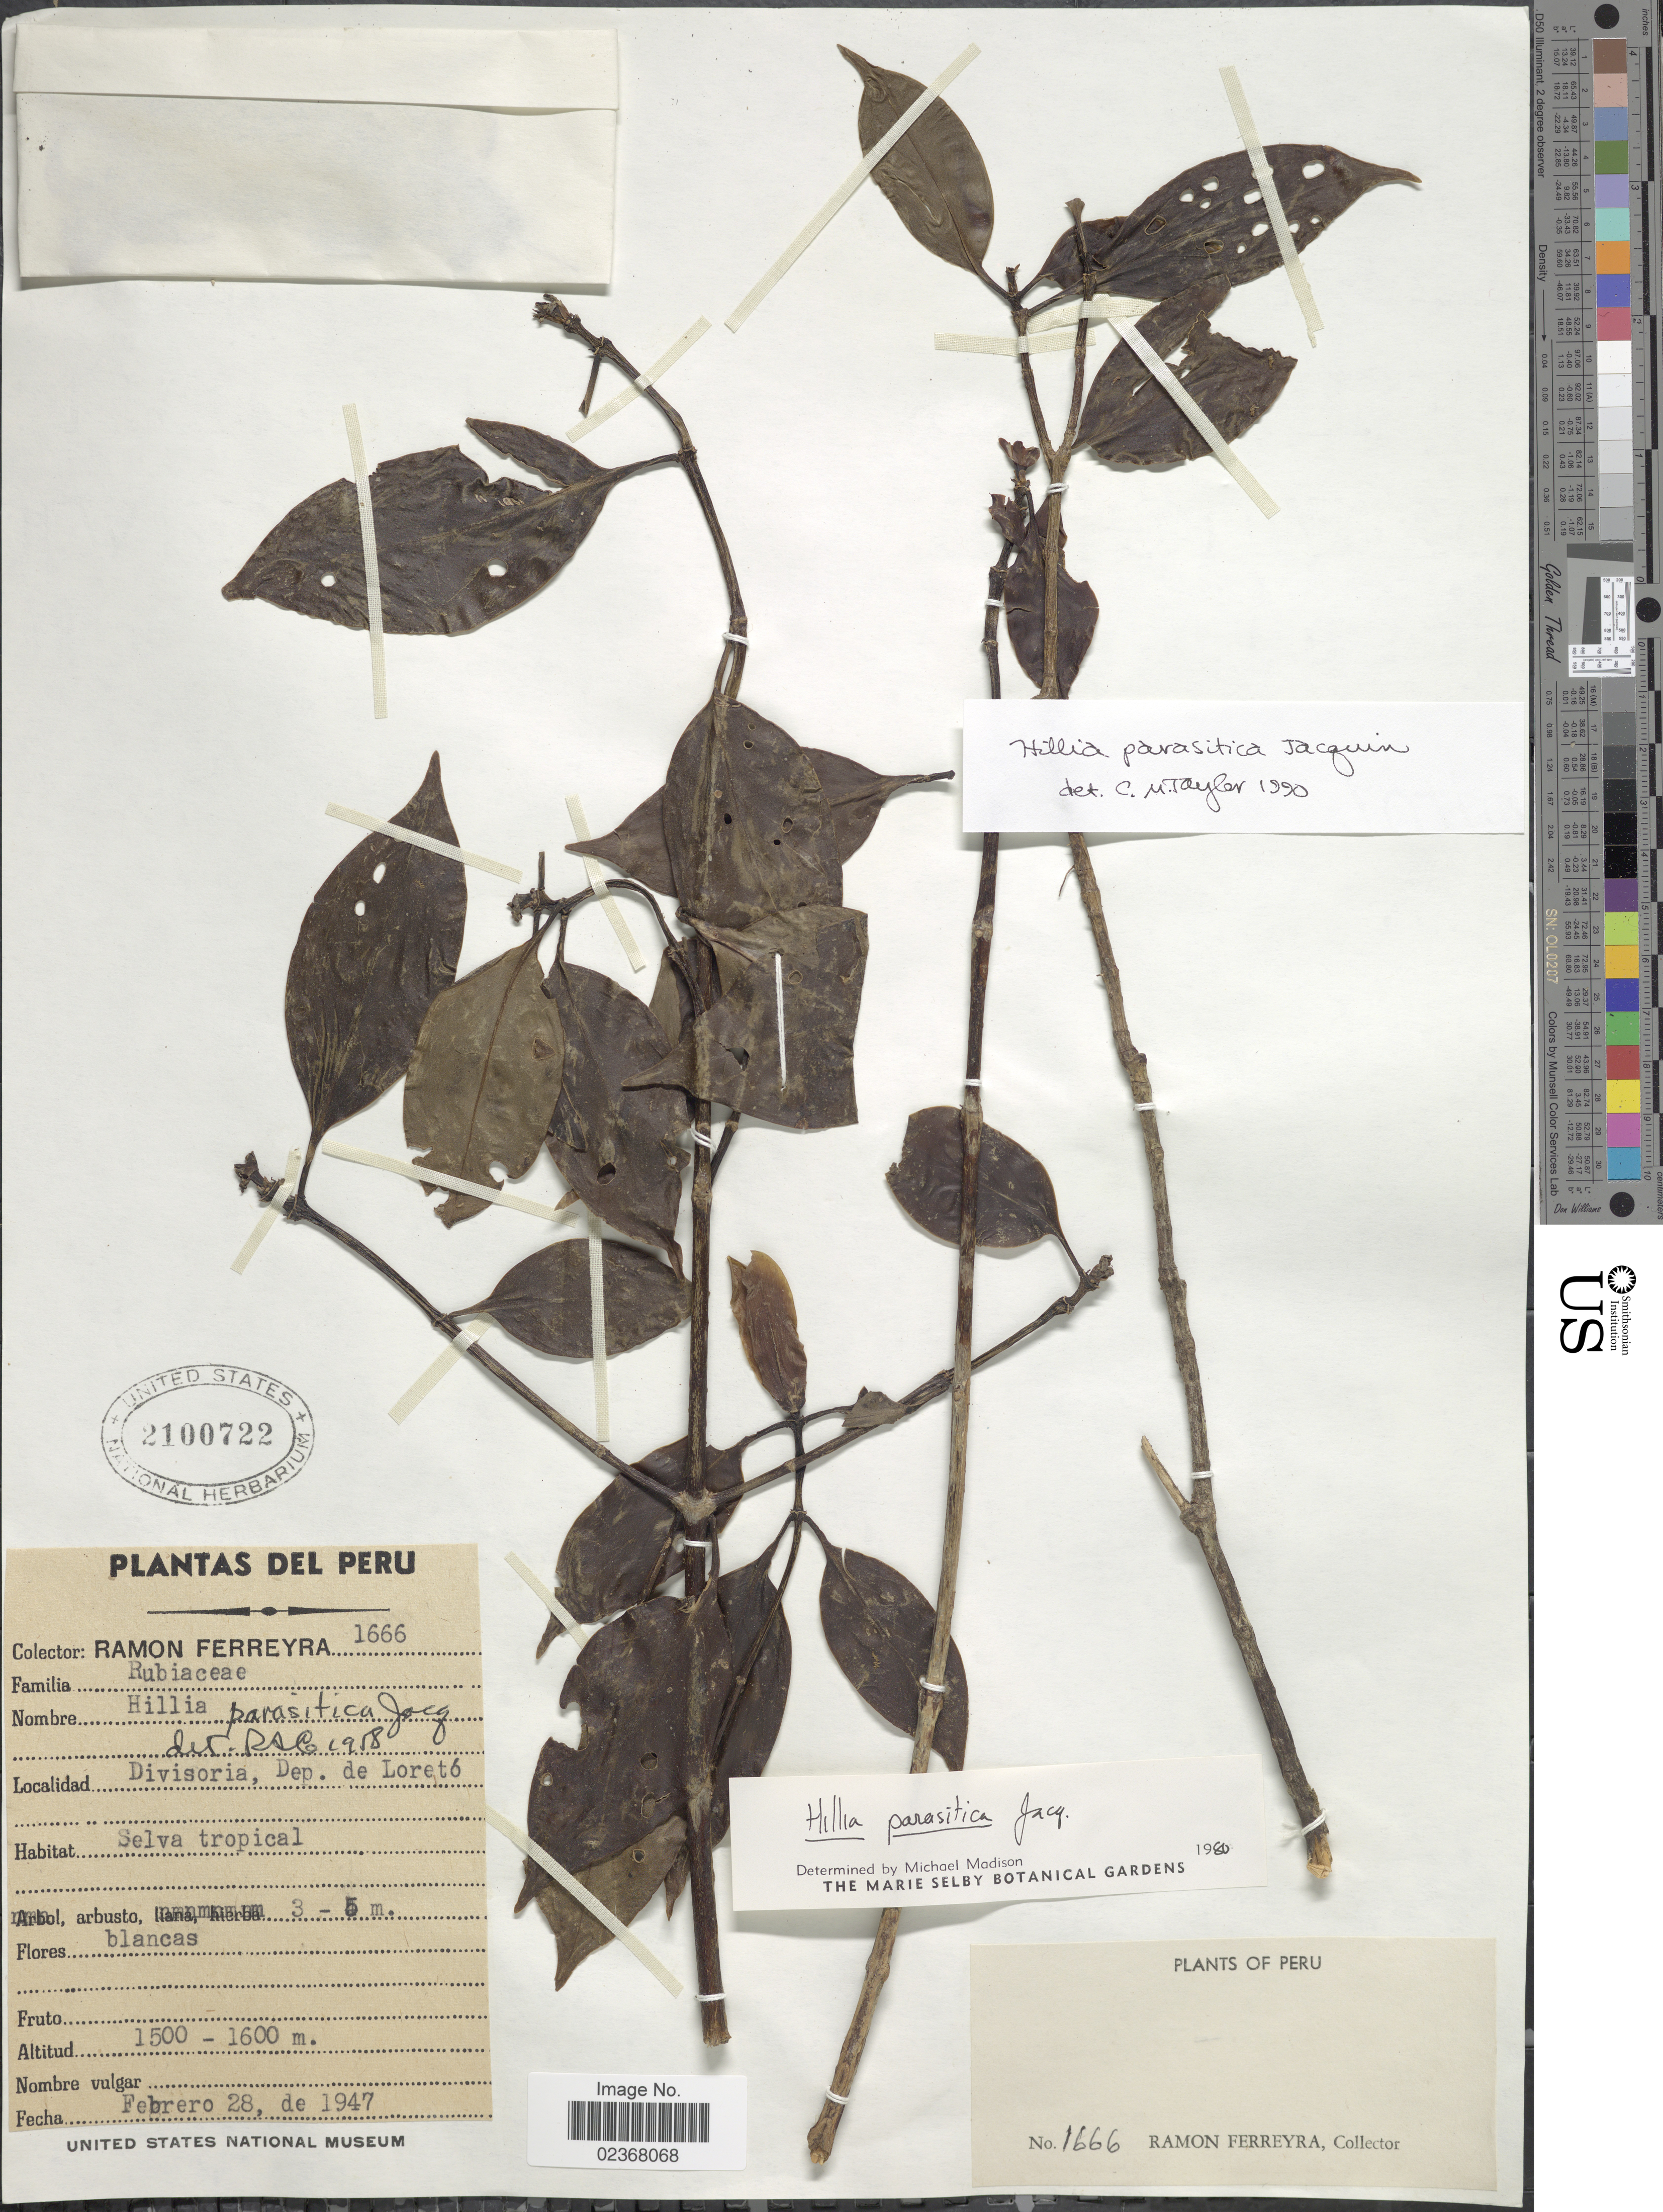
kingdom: Plantae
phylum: Tracheophyta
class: Magnoliopsida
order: Gentianales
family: Rubiaceae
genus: Hillia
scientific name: Hillia parasitica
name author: Jacq.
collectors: R. A. Ferreyra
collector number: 1666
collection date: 1947-02-28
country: Peru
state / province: Loreto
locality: Divisoria, Dep. de Loreto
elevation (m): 1500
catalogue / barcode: US 2100722